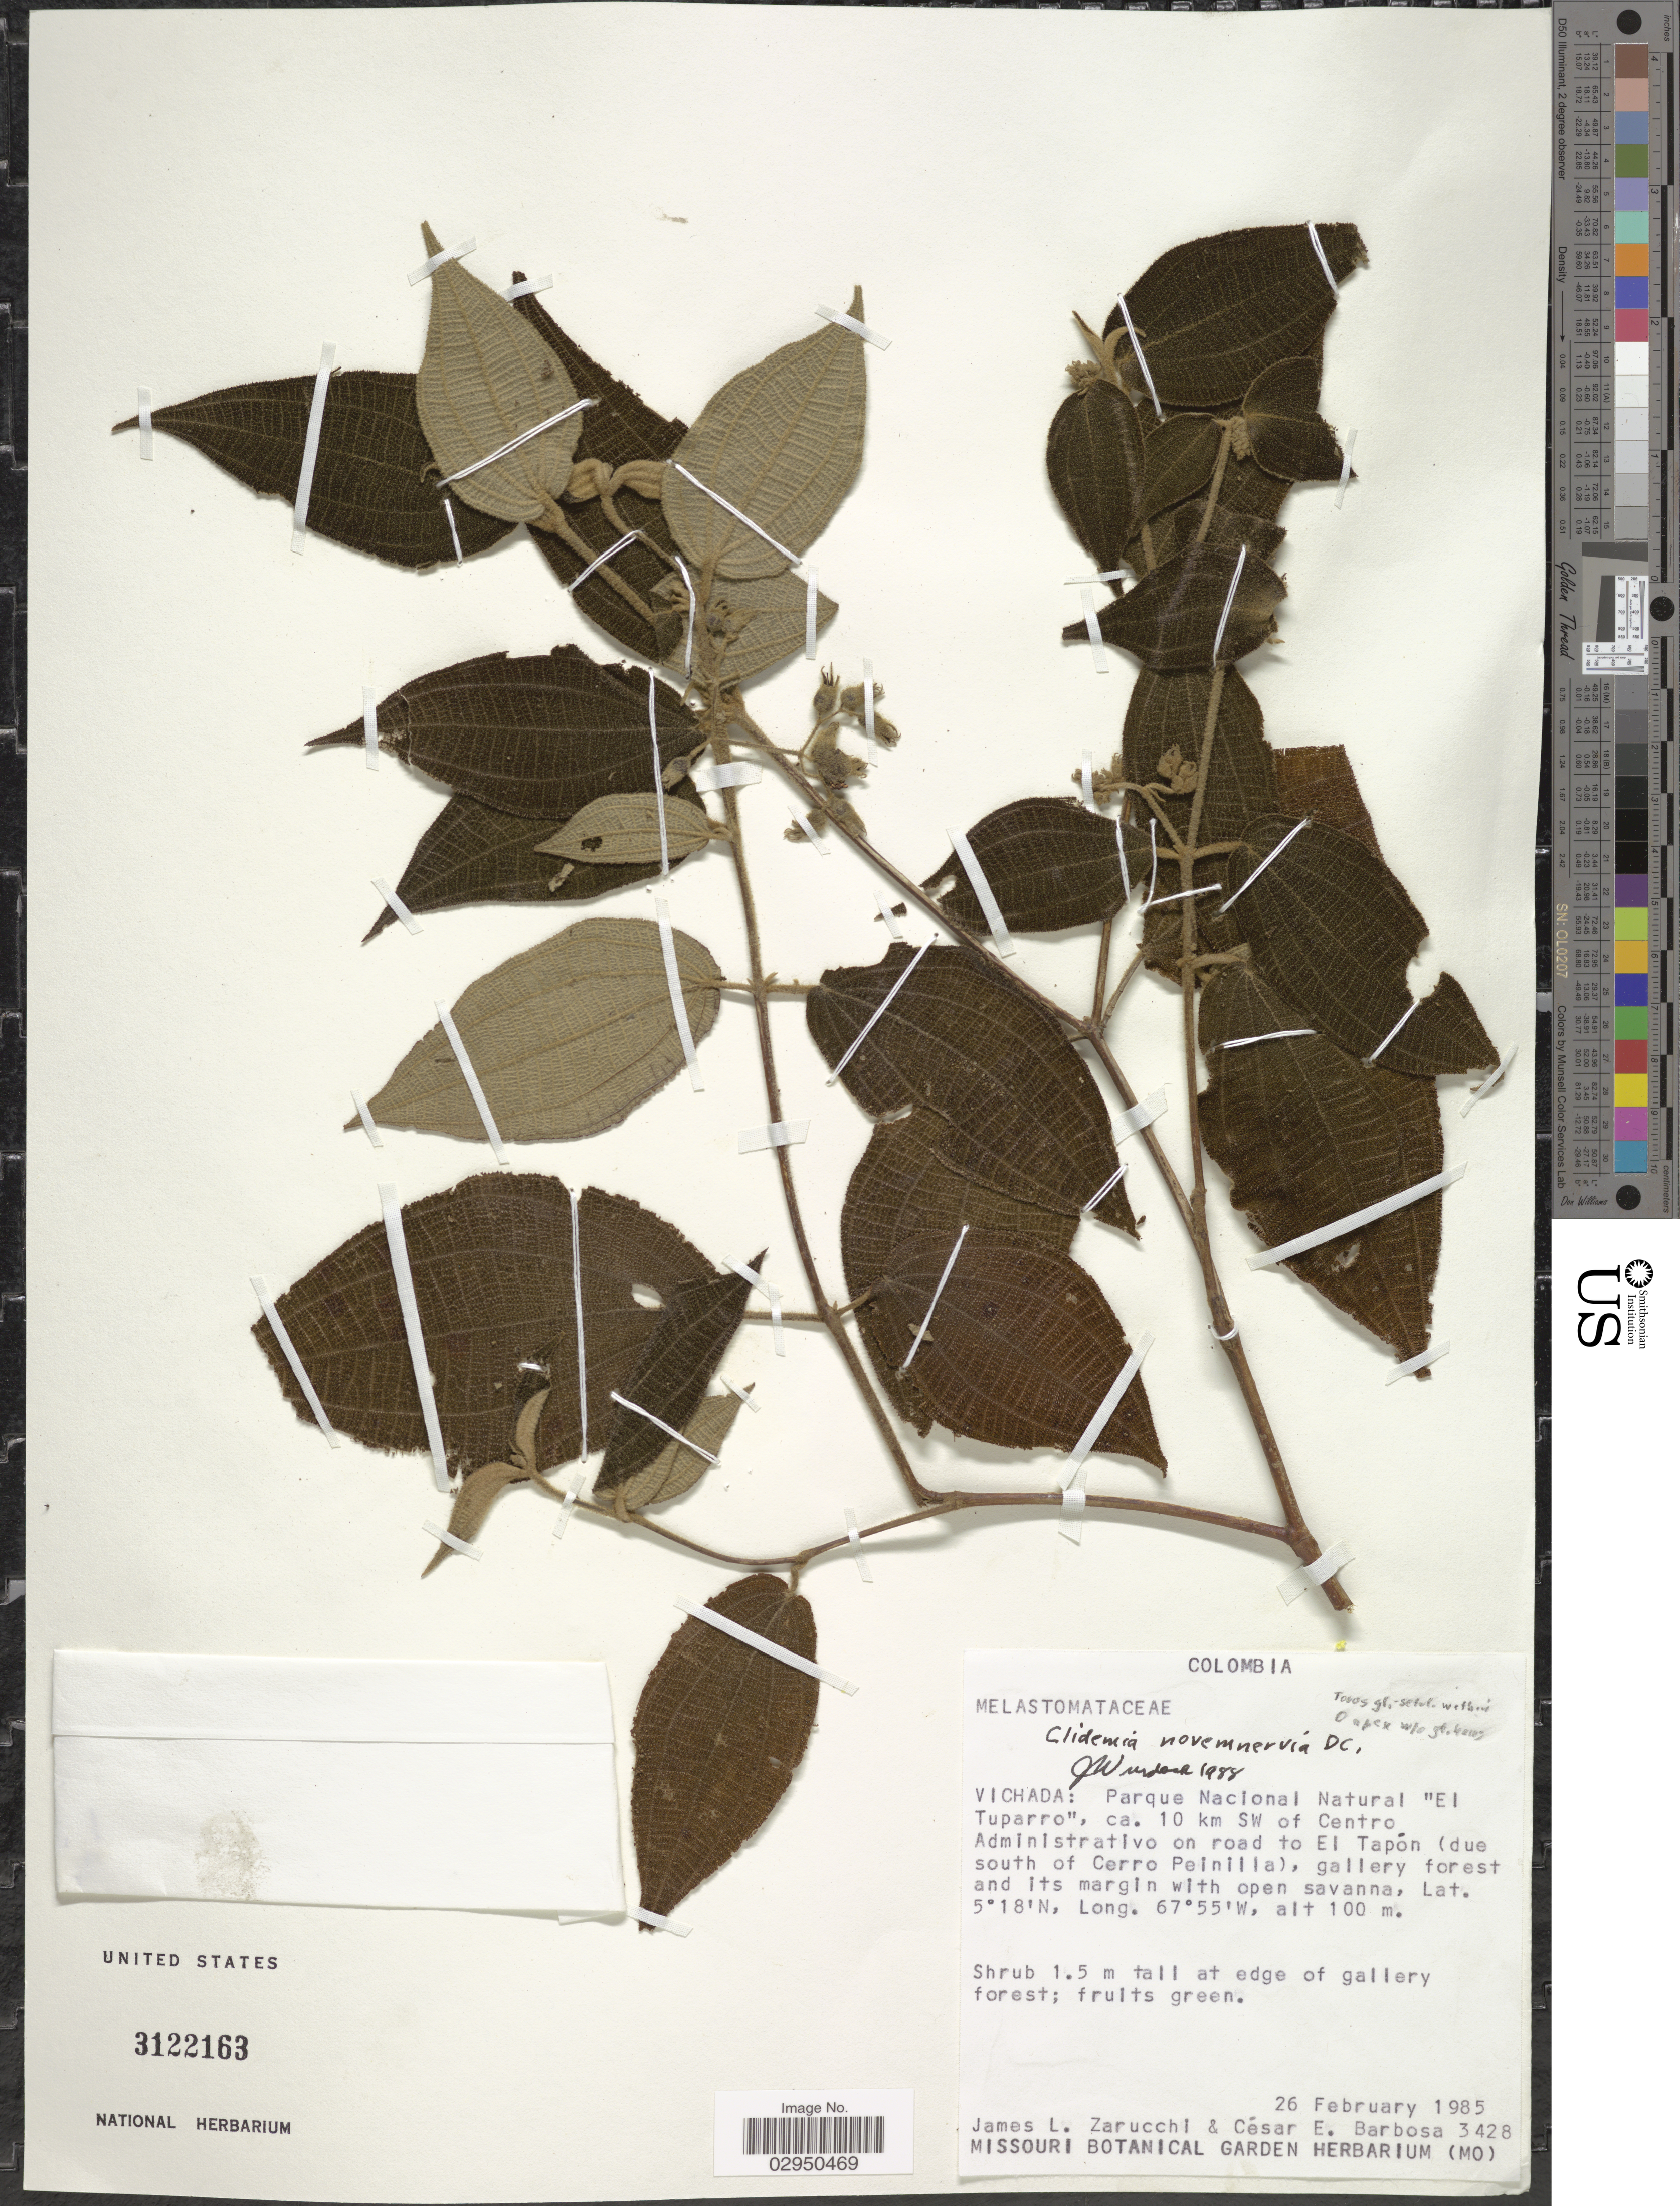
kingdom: Plantae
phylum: Tracheophyta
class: Magnoliopsida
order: Myrtales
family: Melastomataceae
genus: Clidemia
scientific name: Clidemia novemnervia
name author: (DC.) Triana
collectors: J. L. Zarucchi & C. E. Barbosa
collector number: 3428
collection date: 1985-02-26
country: Colombia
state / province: Vichada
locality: Parque Nacional Natural "El Tuparro", ca. 10 km SW of Centro Administrativo on road to El Tapón (due south of Cerro Peinilla).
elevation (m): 100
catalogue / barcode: US 3122163